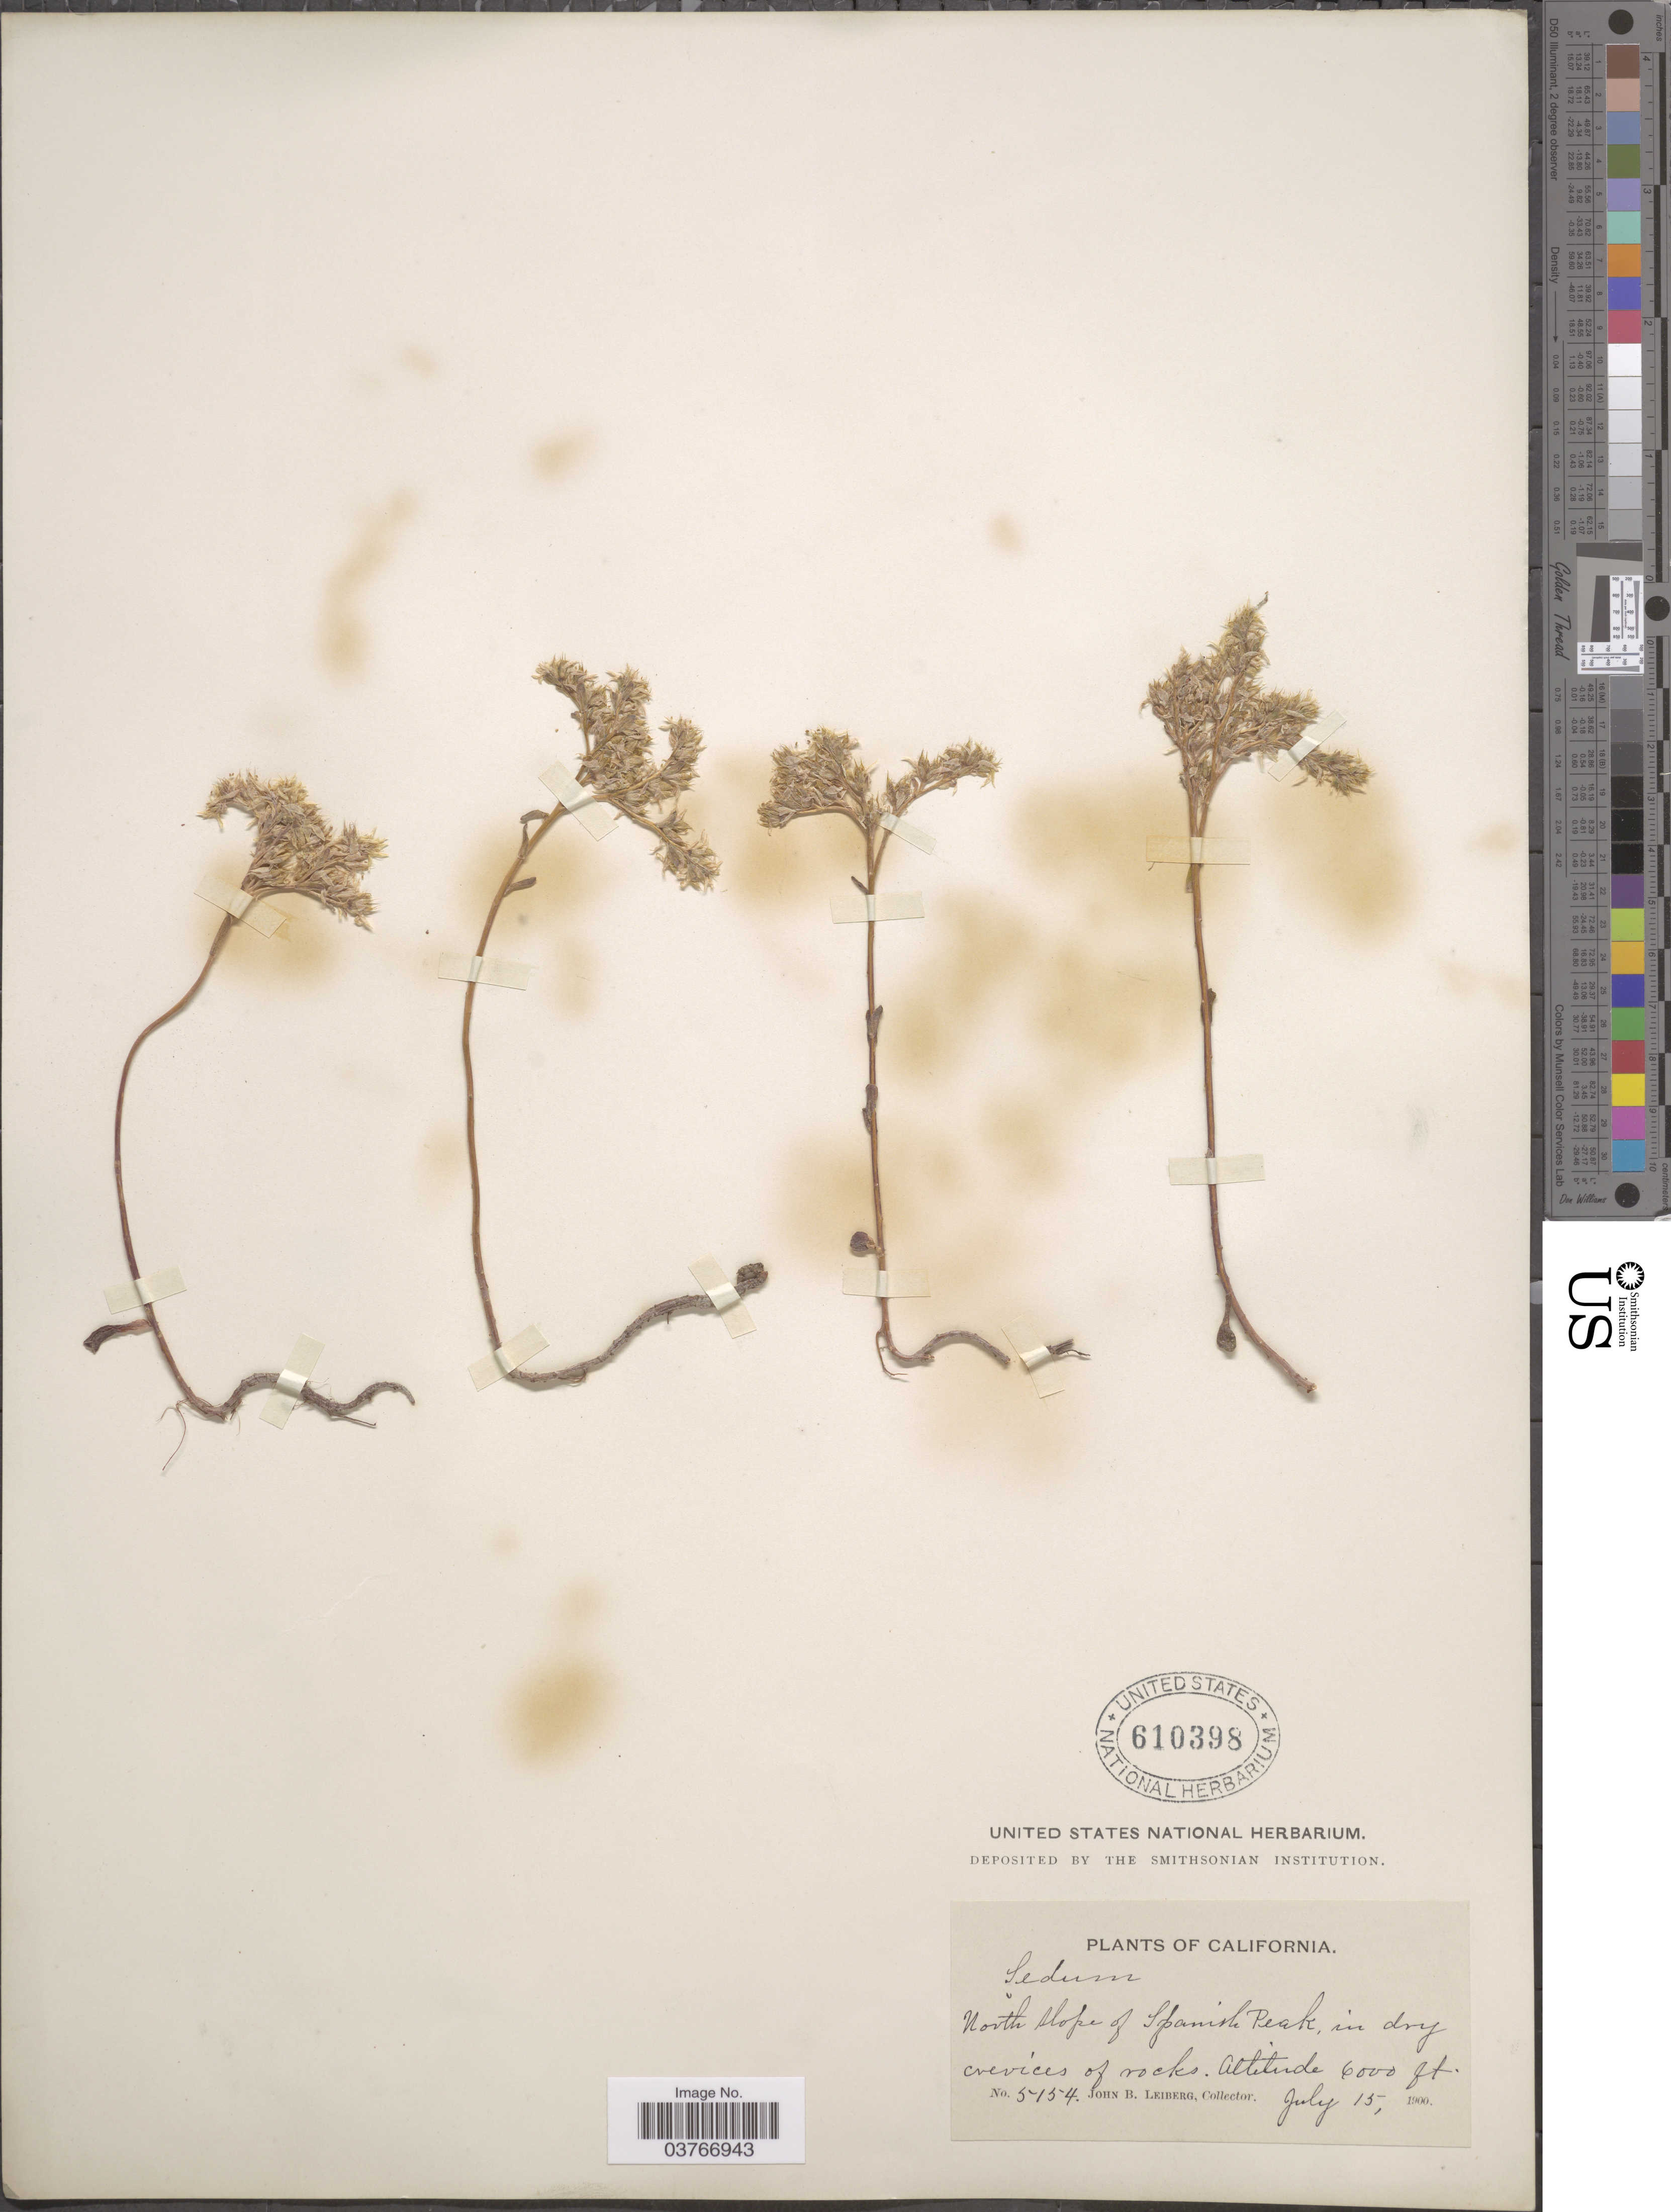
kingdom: Plantae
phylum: Tracheophyta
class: Magnoliopsida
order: Saxifragales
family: Crassulaceae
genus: Sedum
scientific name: Sedum sp.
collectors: J. B. Leiberg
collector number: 5154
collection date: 1900-07-15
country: United States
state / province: California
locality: North slope of Spanish Peak.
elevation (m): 1829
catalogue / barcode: US 610398